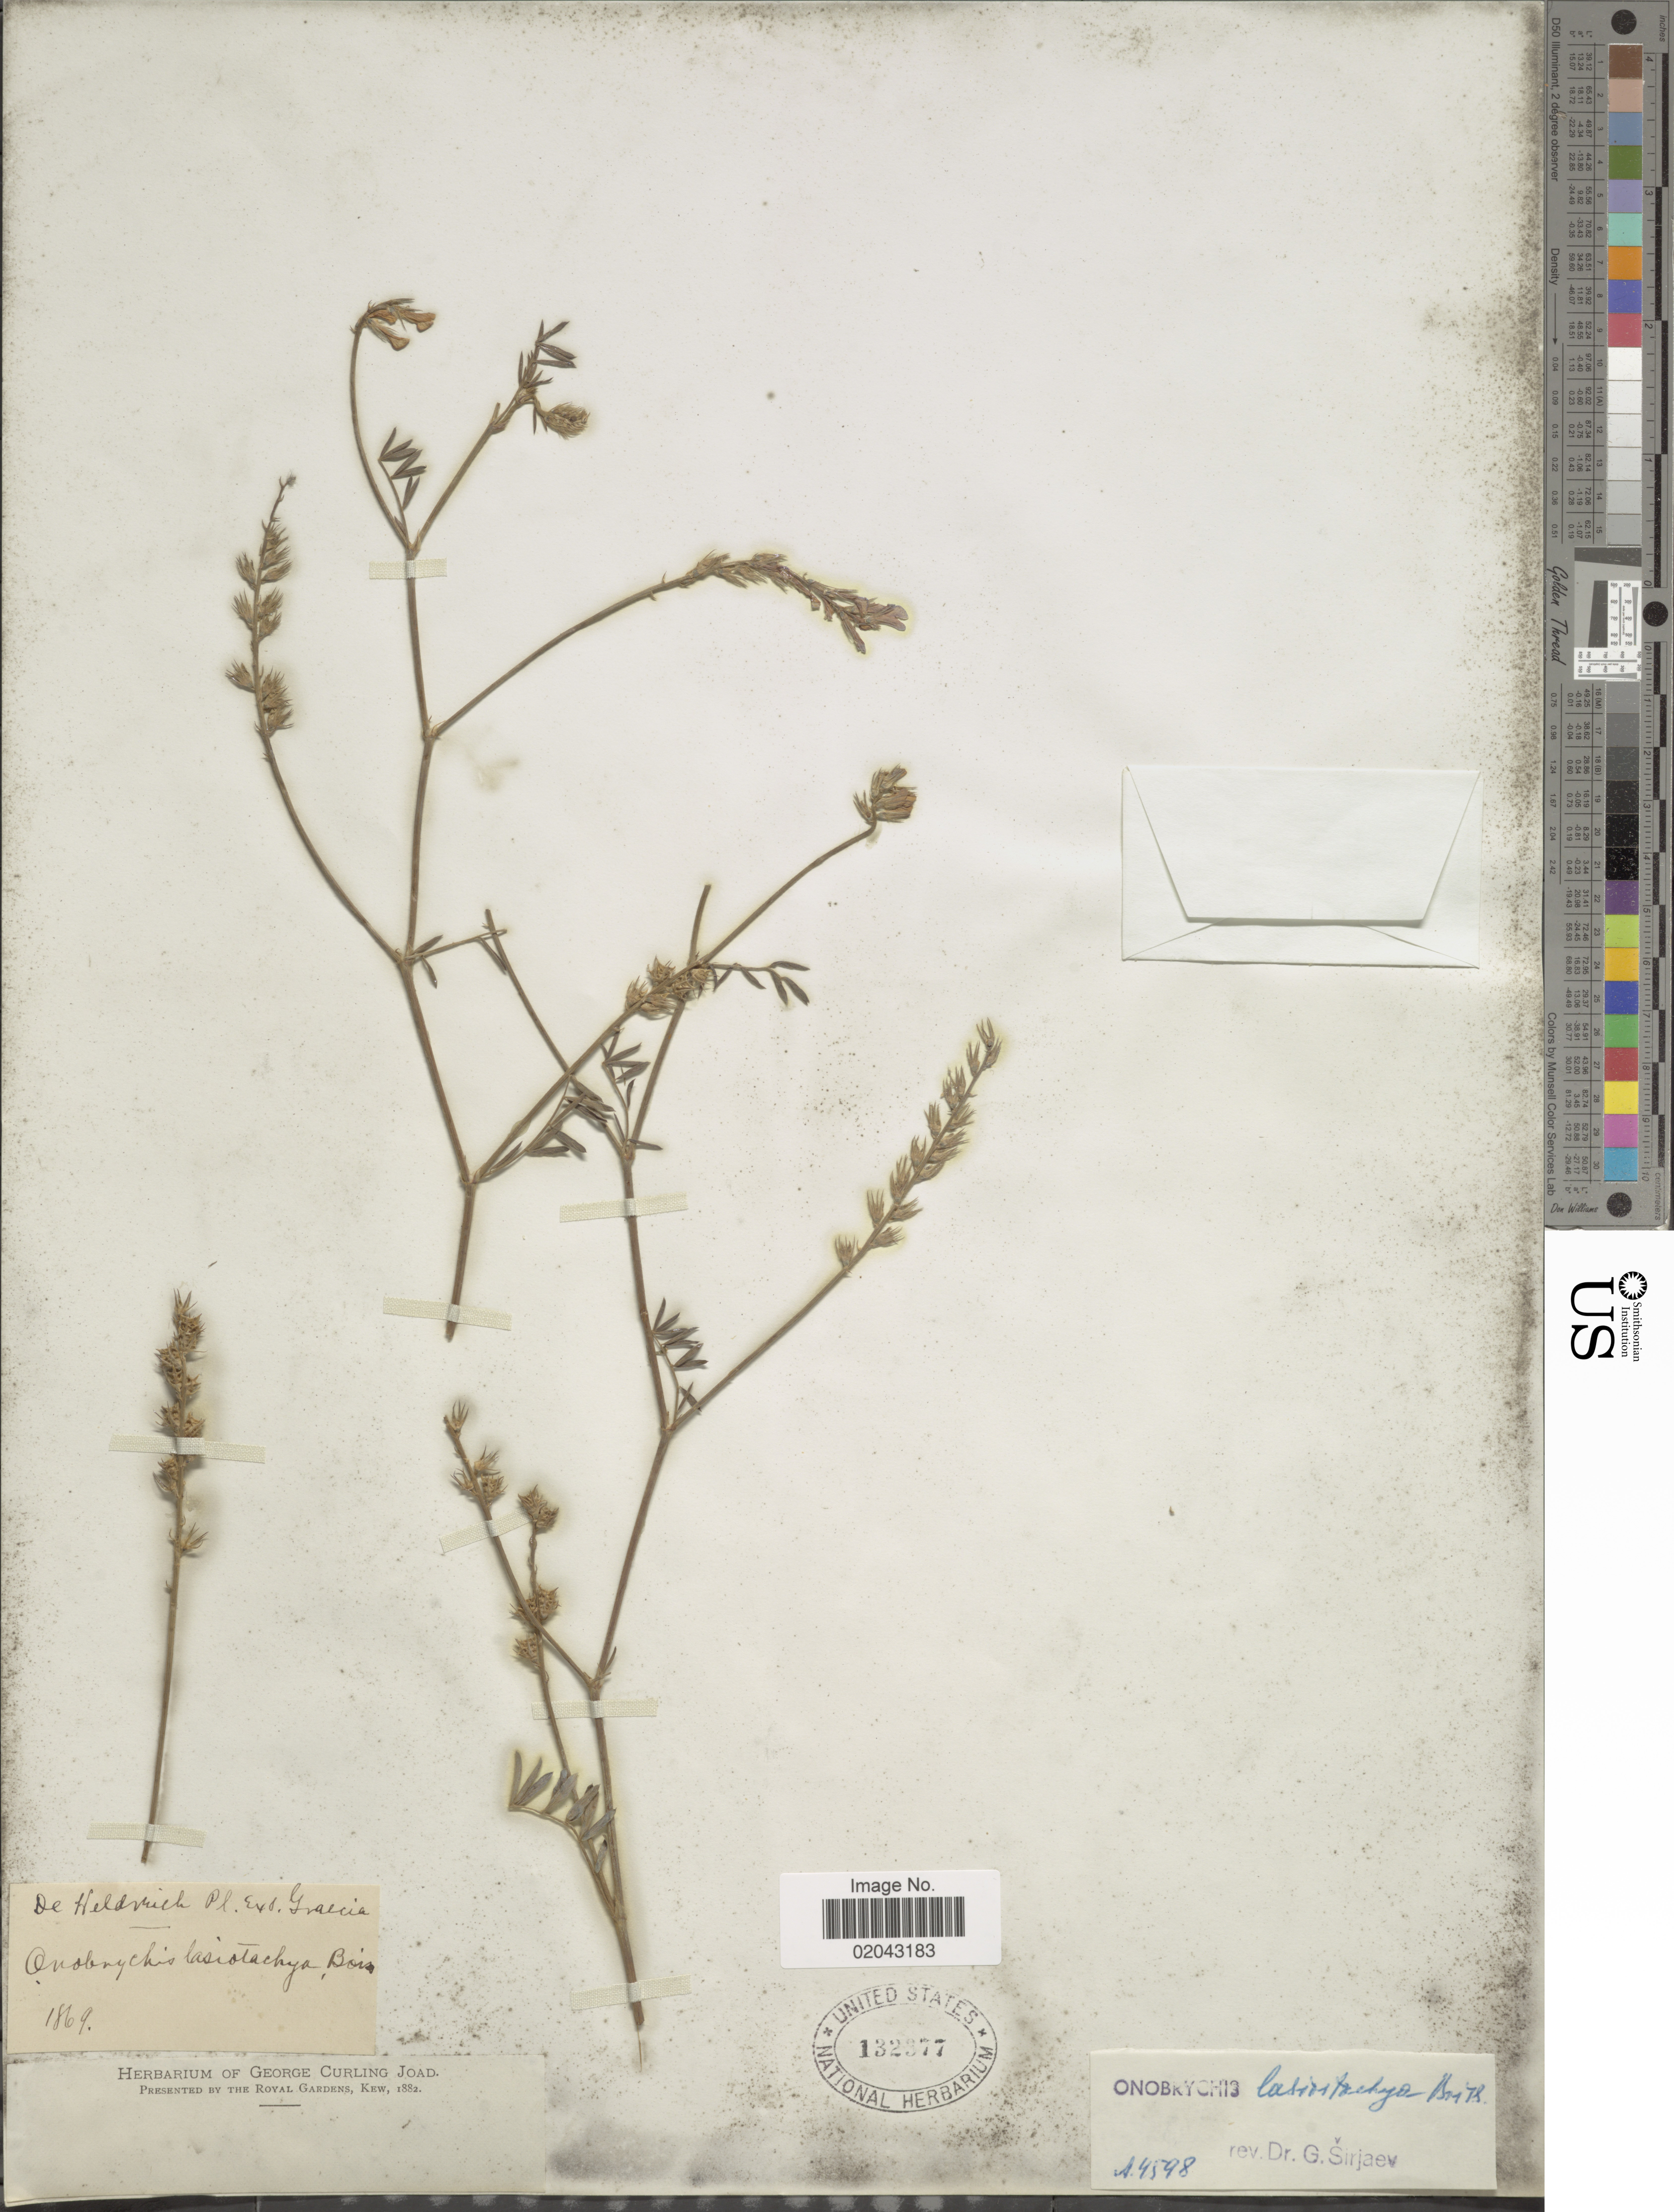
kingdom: Plantae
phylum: Tracheophyta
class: Magnoliopsida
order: Fabales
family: Fabaceae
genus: Onobrychis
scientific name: Onobrychis lasiostachya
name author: Boiss.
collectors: -. De Heldreich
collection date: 1869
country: Greece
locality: Pl. Exs. Graecia.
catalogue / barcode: US 132377